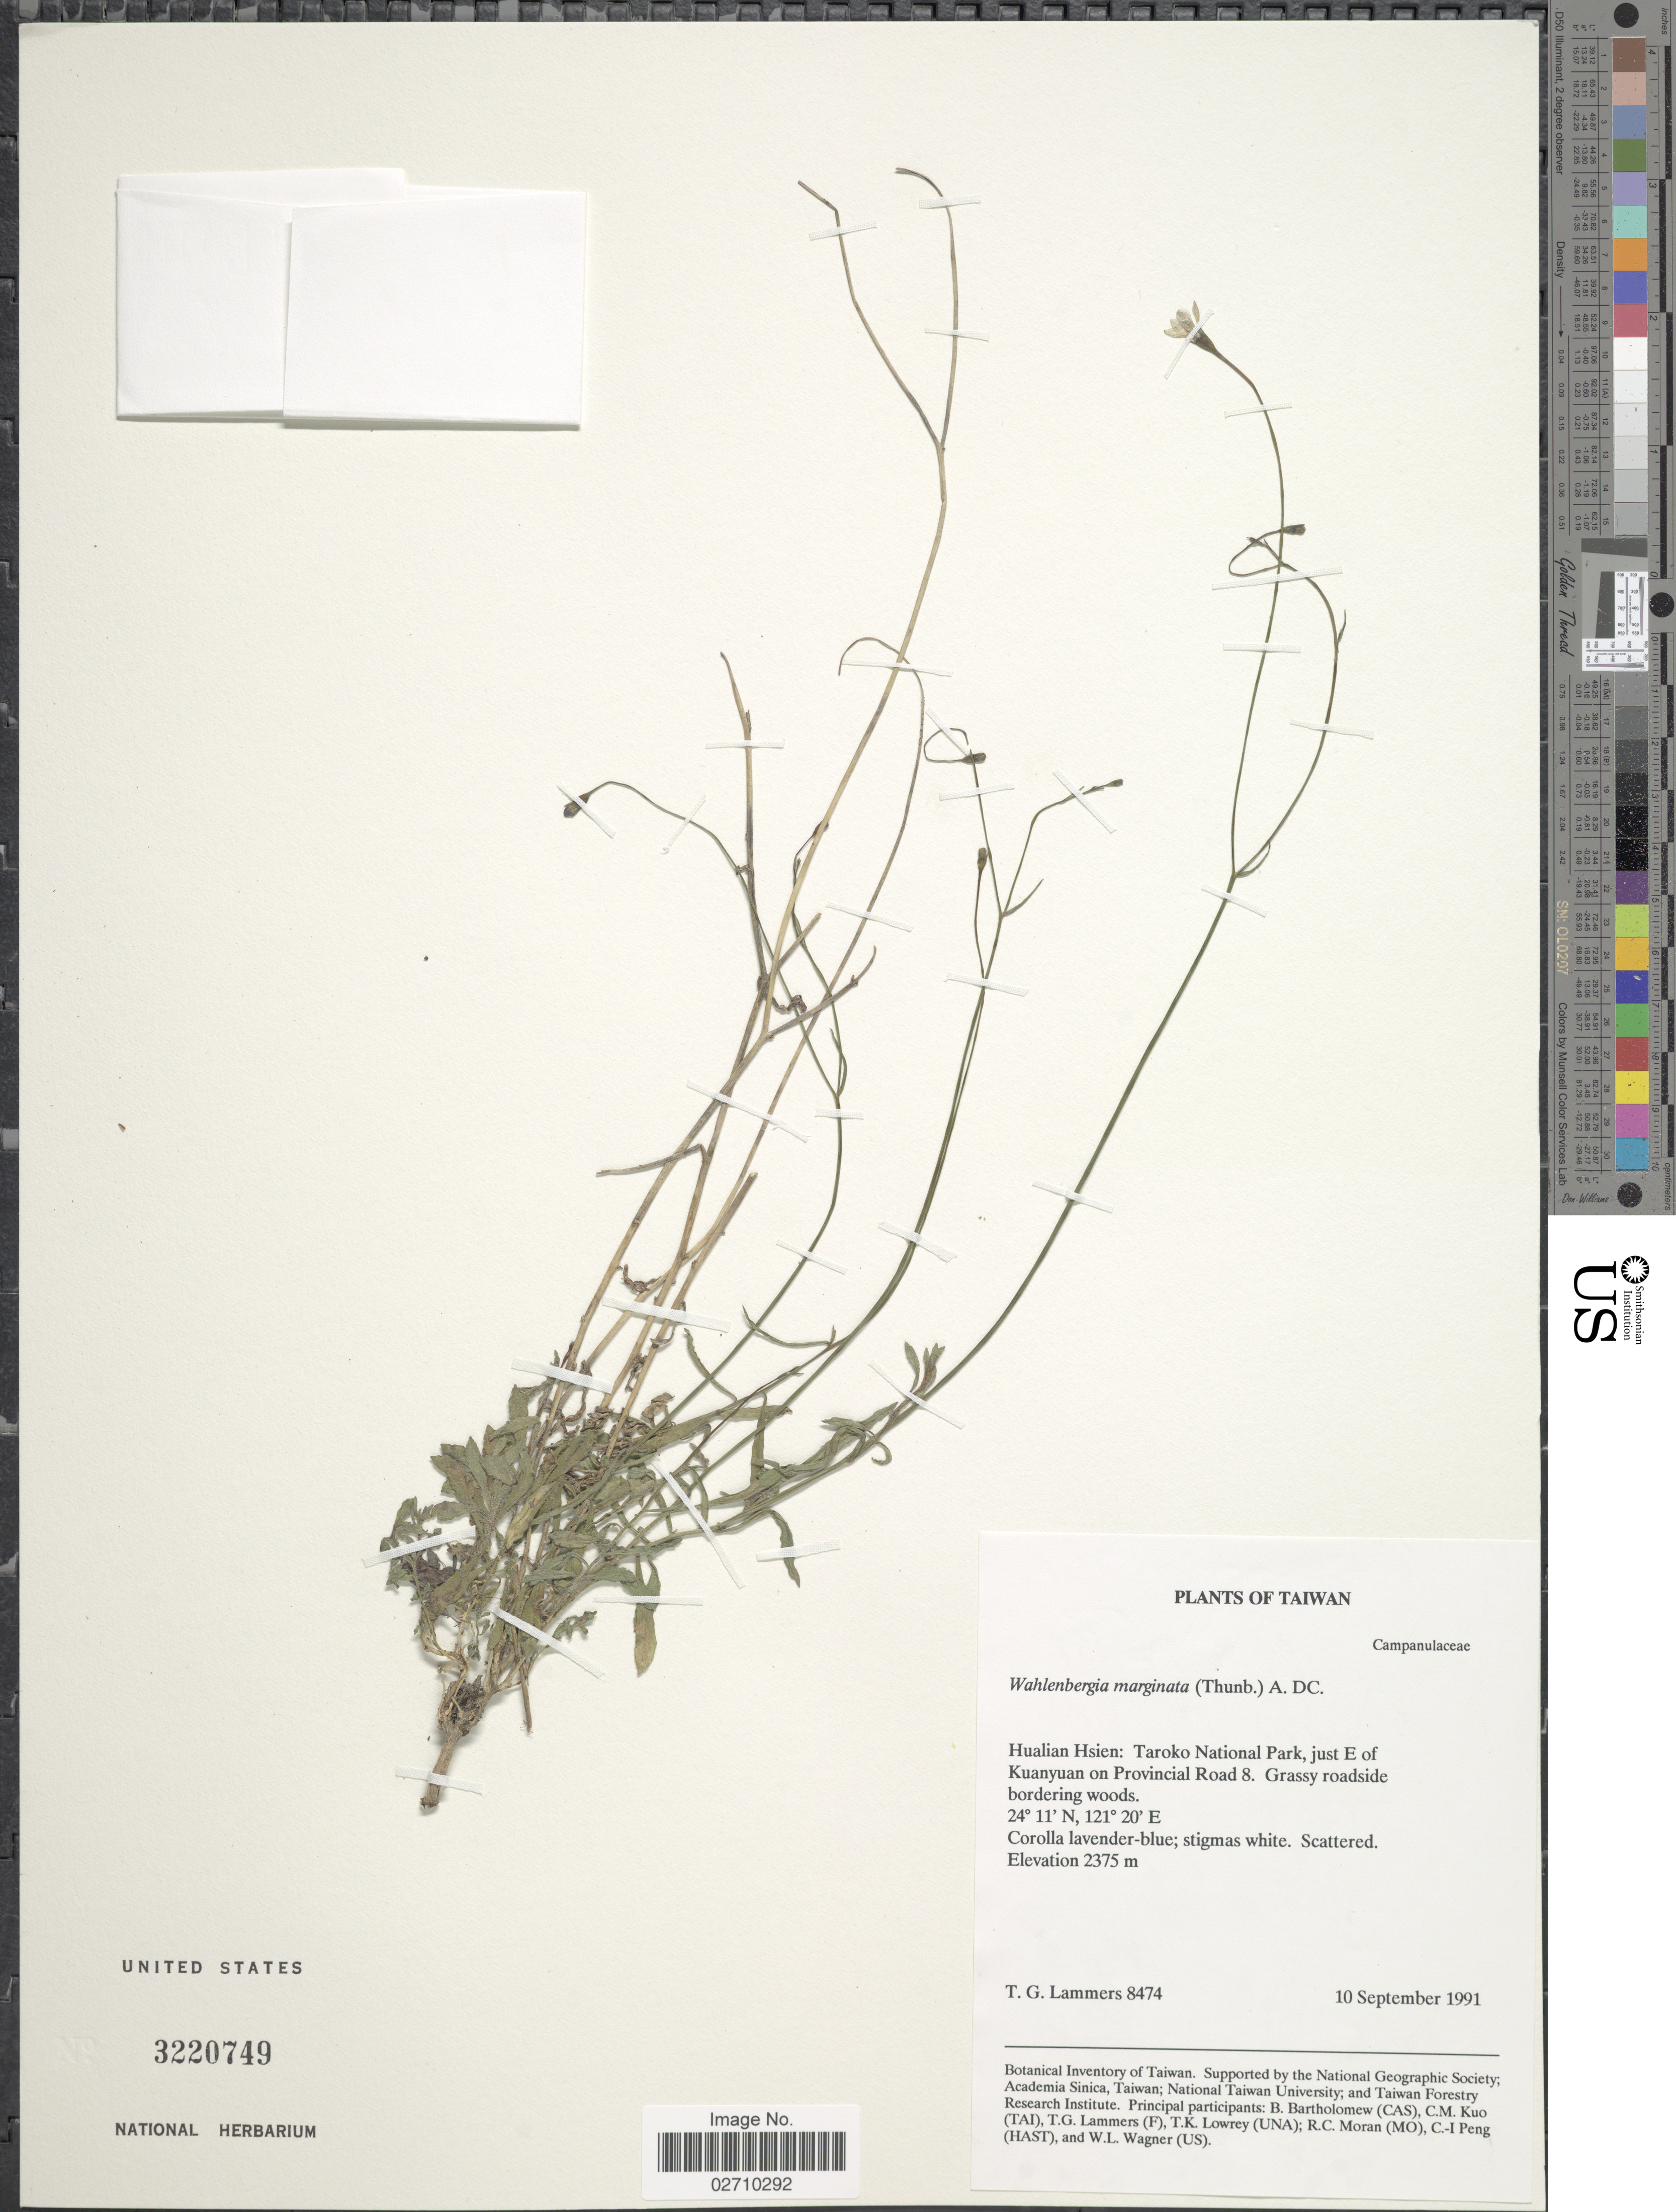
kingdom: Plantae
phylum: Tracheophyta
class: Magnoliopsida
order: Asterales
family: Campanulaceae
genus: Wahlenbergia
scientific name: Wahlenbergia marginata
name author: (Thunb.) A. DC.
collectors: T. Lammers, B. Bartholomew, C. Kuo, T. Lowrey & et al.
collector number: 8474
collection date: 1991-09-10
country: Taiwan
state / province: Hualien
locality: Hualian Hsien: Taroko National Park, just E of Kuanyuan on Provincial Road 8.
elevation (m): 2375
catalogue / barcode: US 3220749